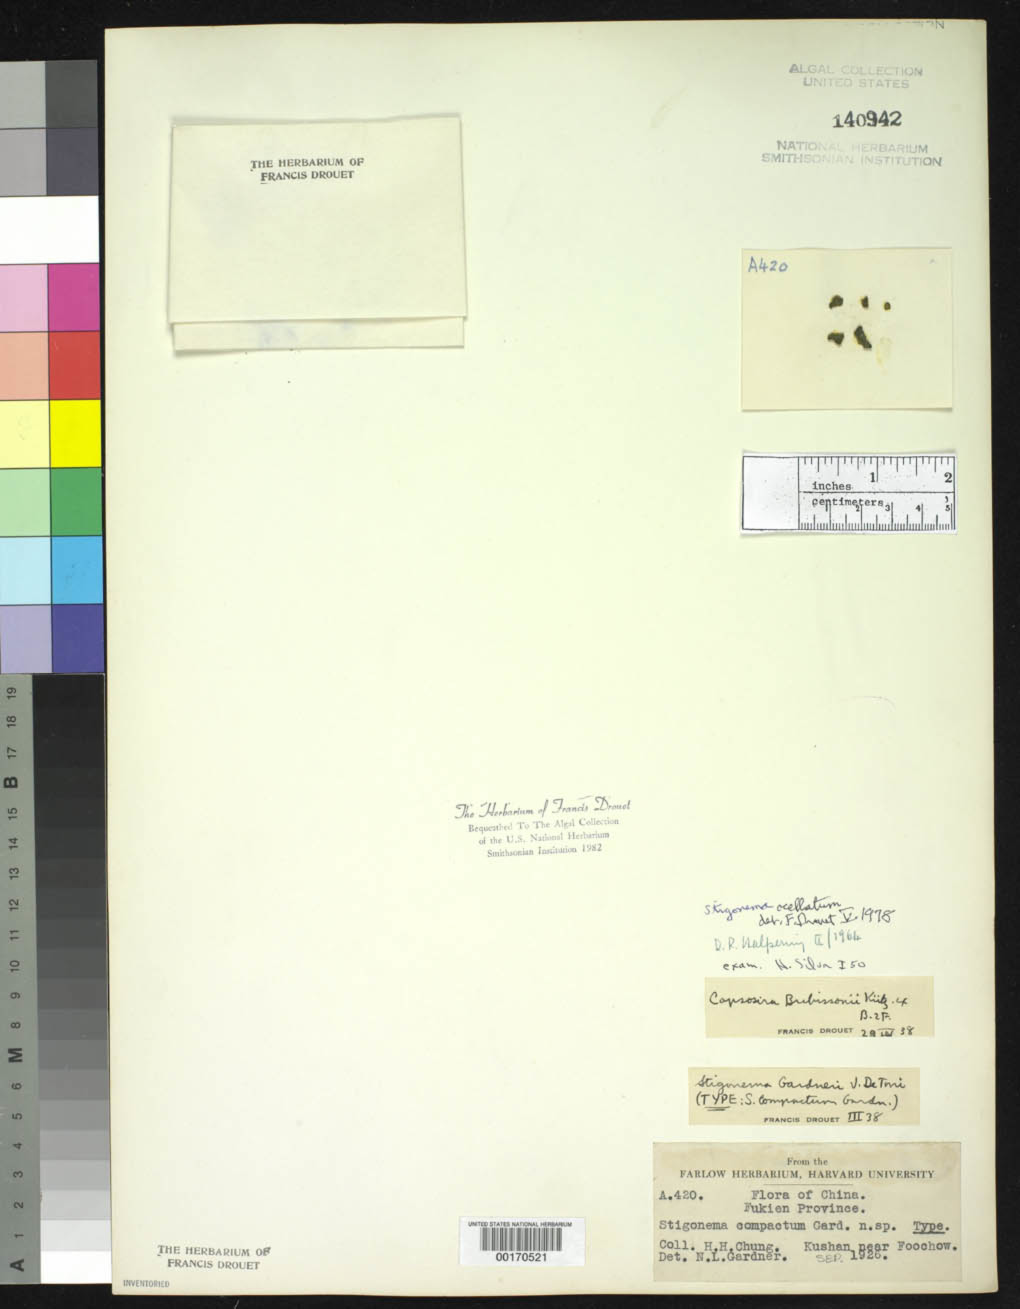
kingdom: Bacteria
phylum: Cyanobacteria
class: Cyanobacteriia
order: Cyanobacteriales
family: Stigonemataceae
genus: Stigonema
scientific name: Stigonema compactum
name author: N.L. Gardner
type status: Isotype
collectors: H. Chung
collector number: A.420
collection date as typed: Sep 1926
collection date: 1926-09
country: China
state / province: Fujian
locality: Kushan, near Foochow.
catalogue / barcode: US 140942